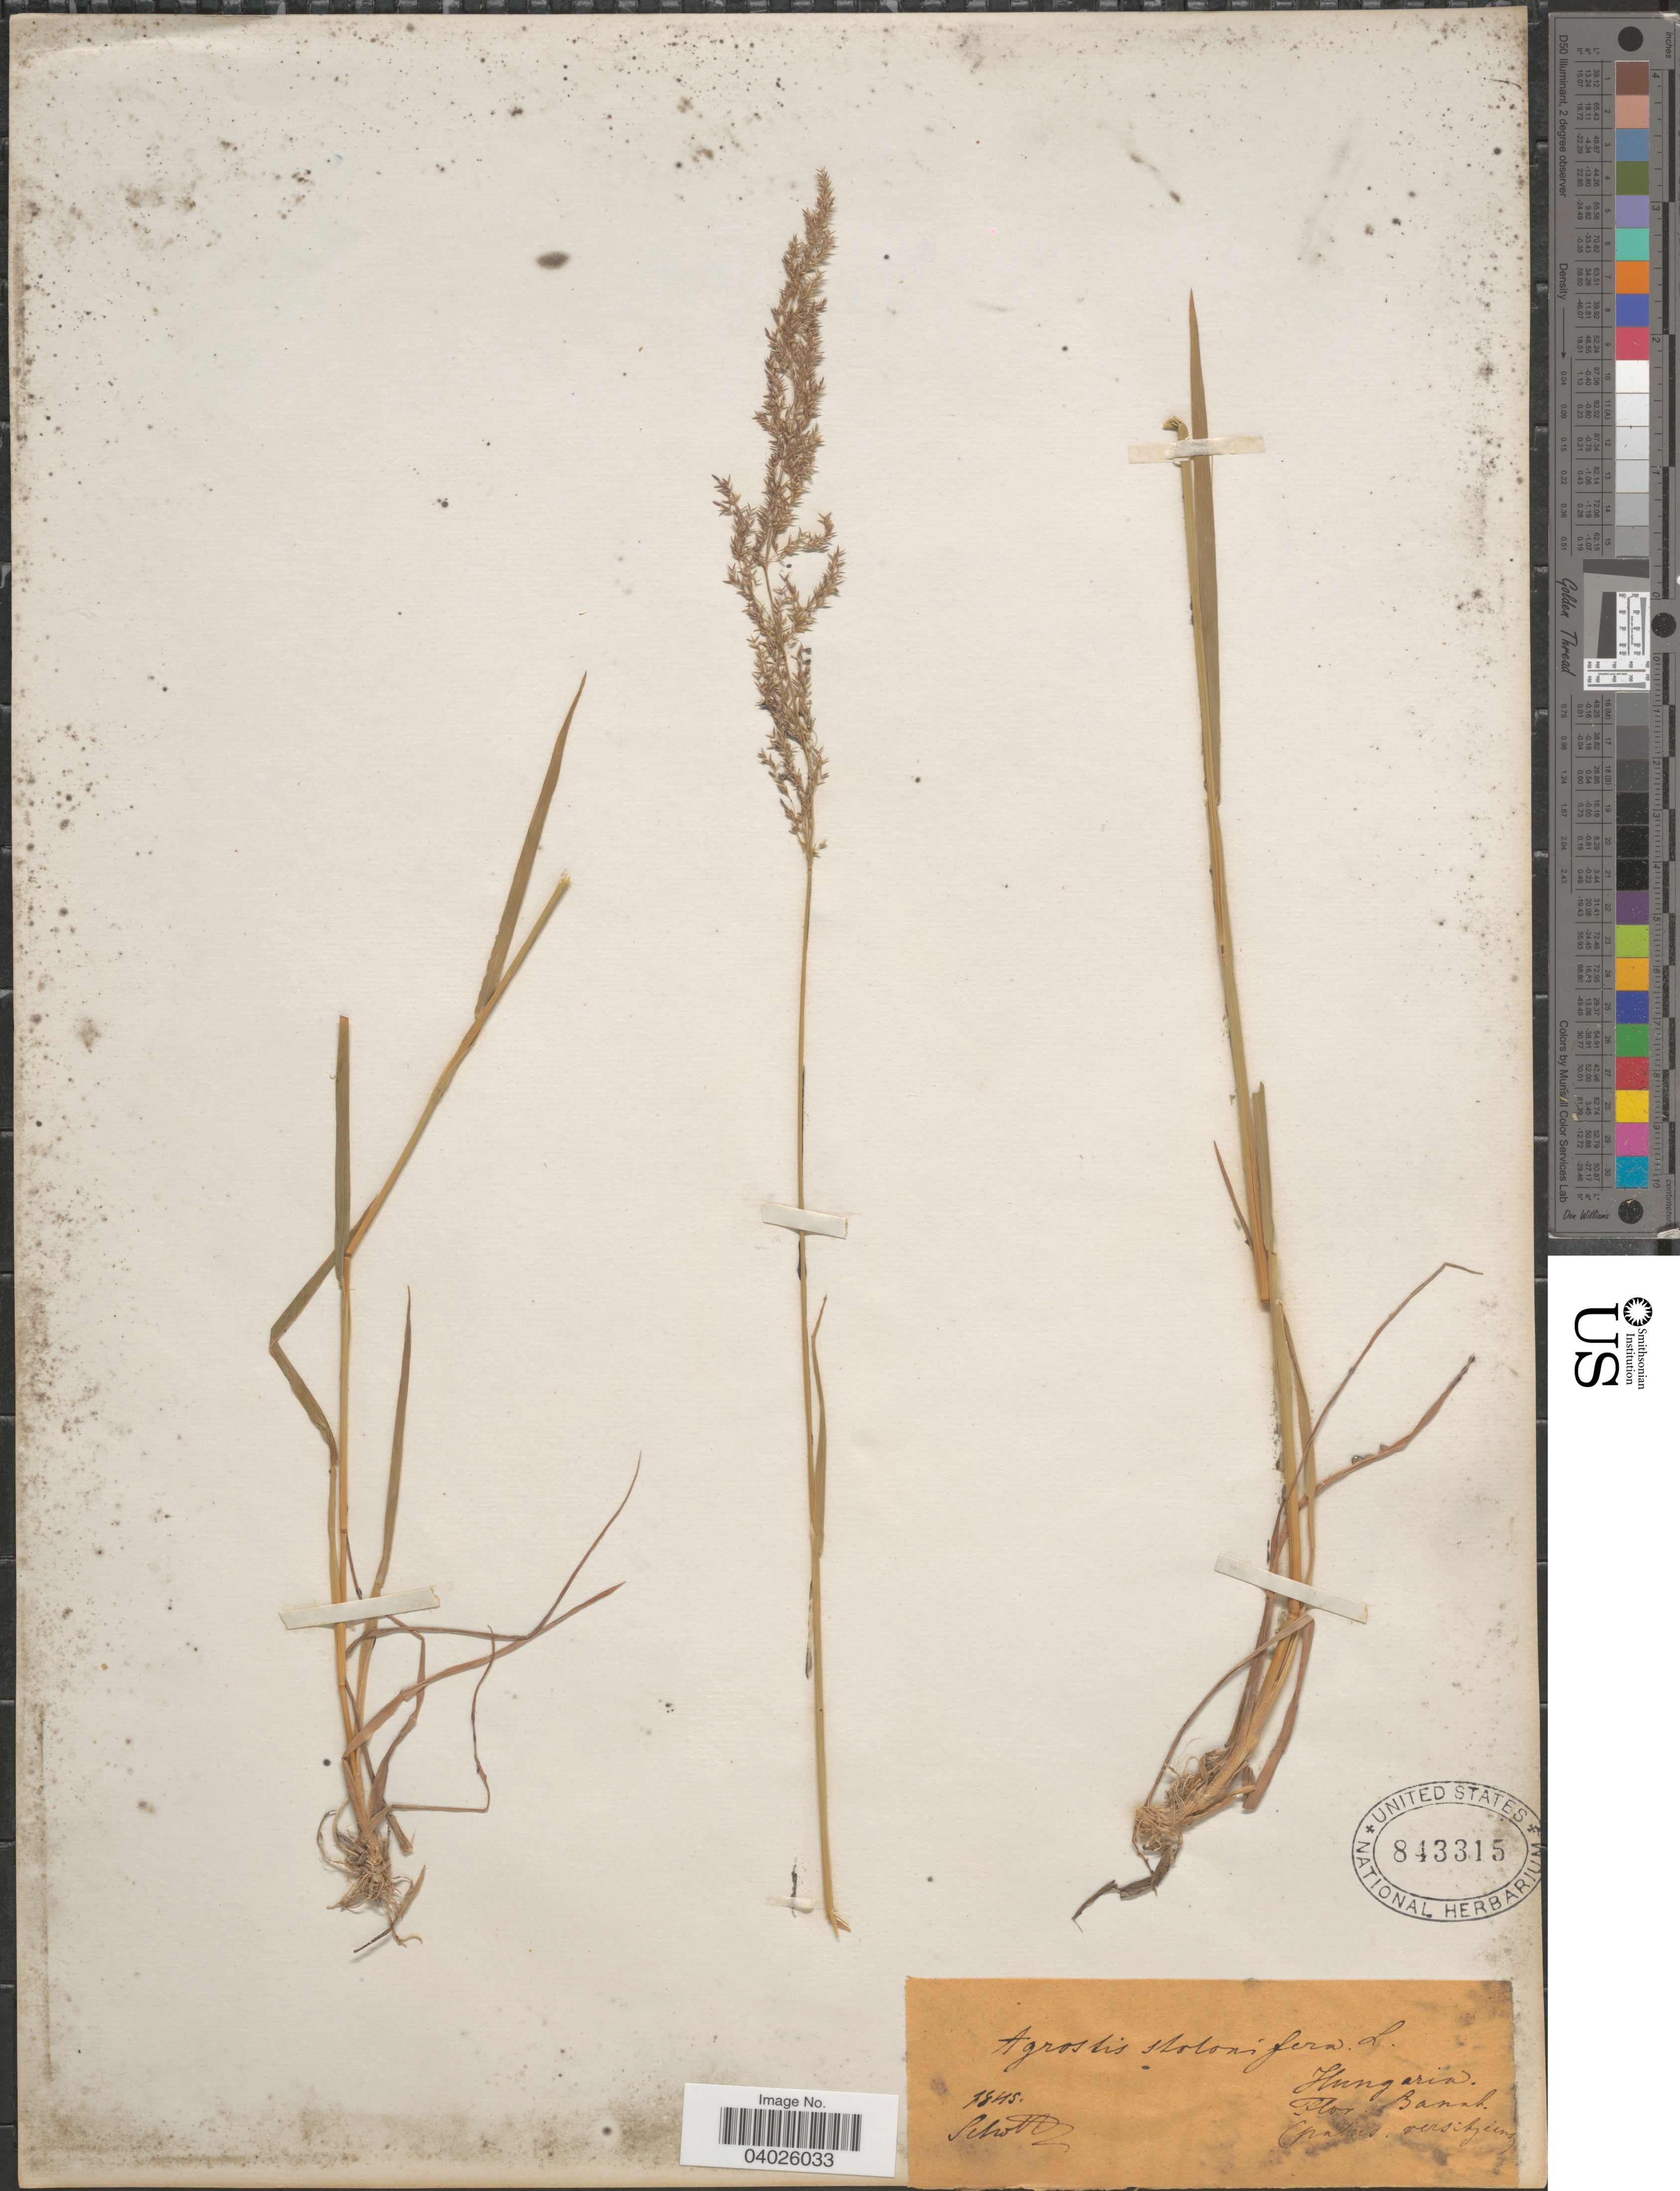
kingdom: Plantae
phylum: Tracheophyta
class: Liliopsida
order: Poales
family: Poaceae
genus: Agrostis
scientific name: Agrostis stolonifera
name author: L.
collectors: -. Schottz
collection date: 1845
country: Hungary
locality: Banat.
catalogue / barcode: US 843315